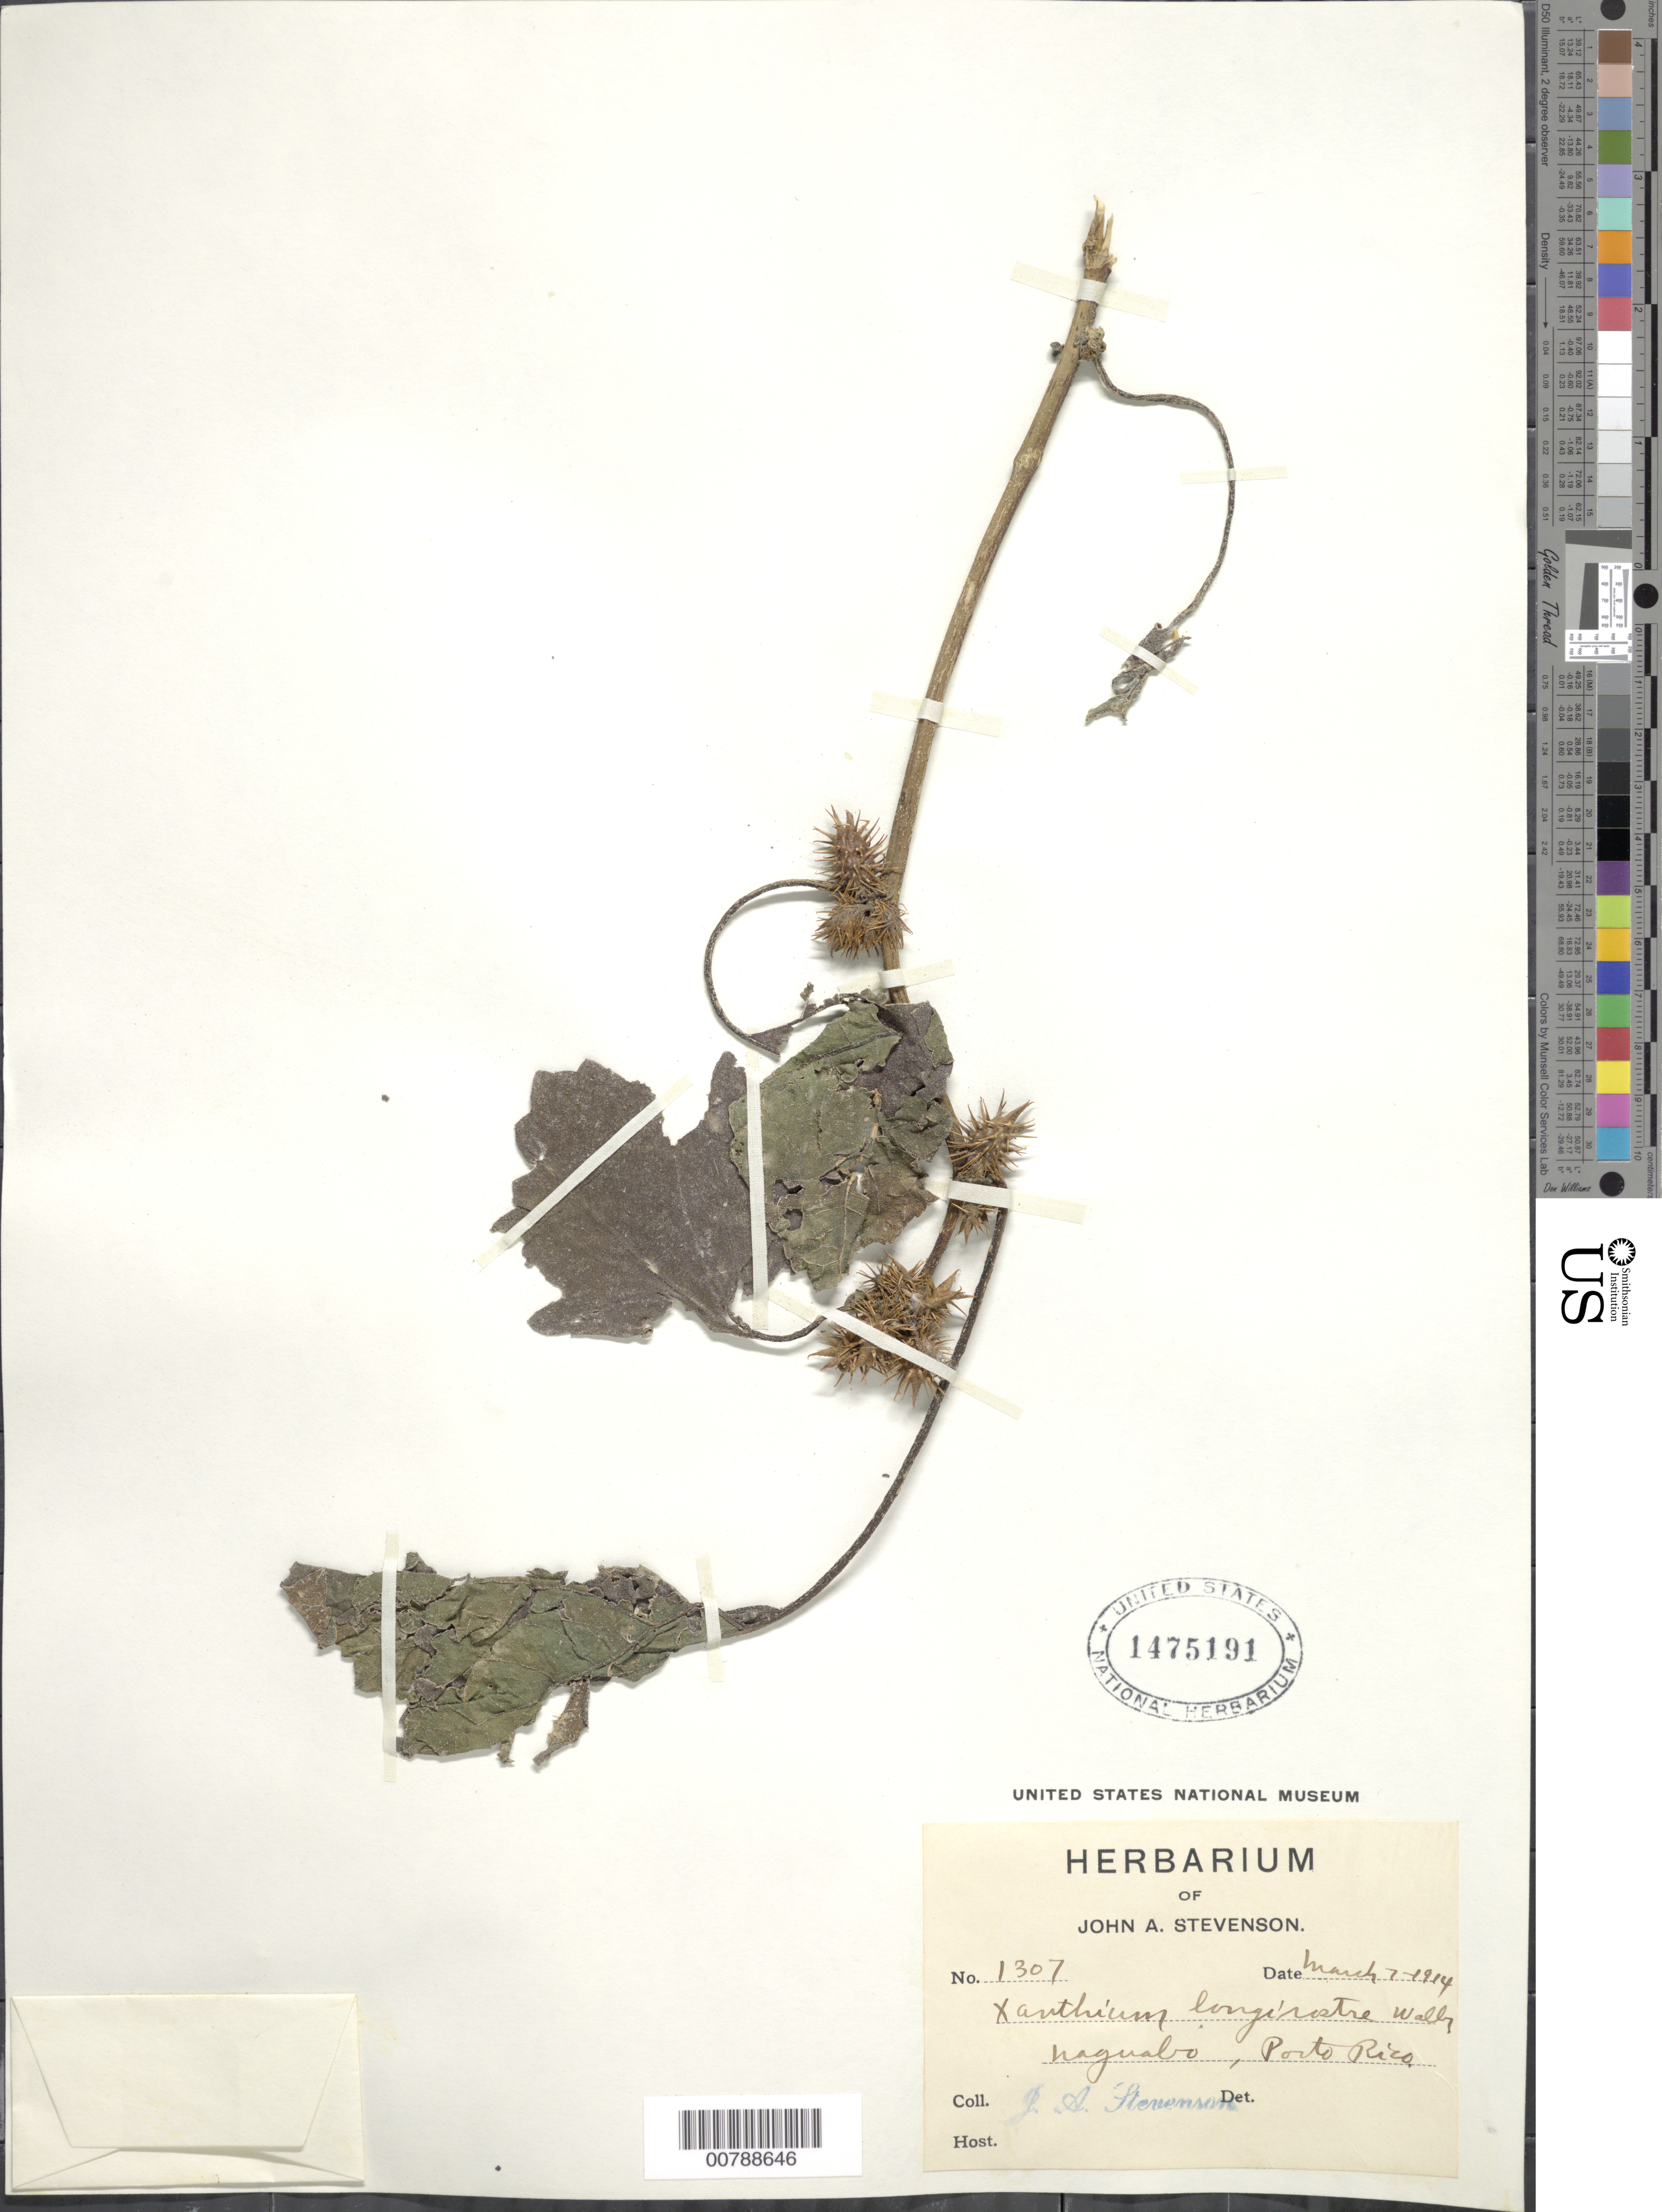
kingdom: Plantae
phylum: Tracheophyta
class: Magnoliopsida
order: Asterales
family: Asteraceae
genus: Xanthium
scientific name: Xanthium longirostre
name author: Wallr.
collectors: J. Stevenson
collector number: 1307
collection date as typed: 07 Mar 1914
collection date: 1914-03-07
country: Puerto Rico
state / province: Naguabo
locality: Naguabo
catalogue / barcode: US 1475191